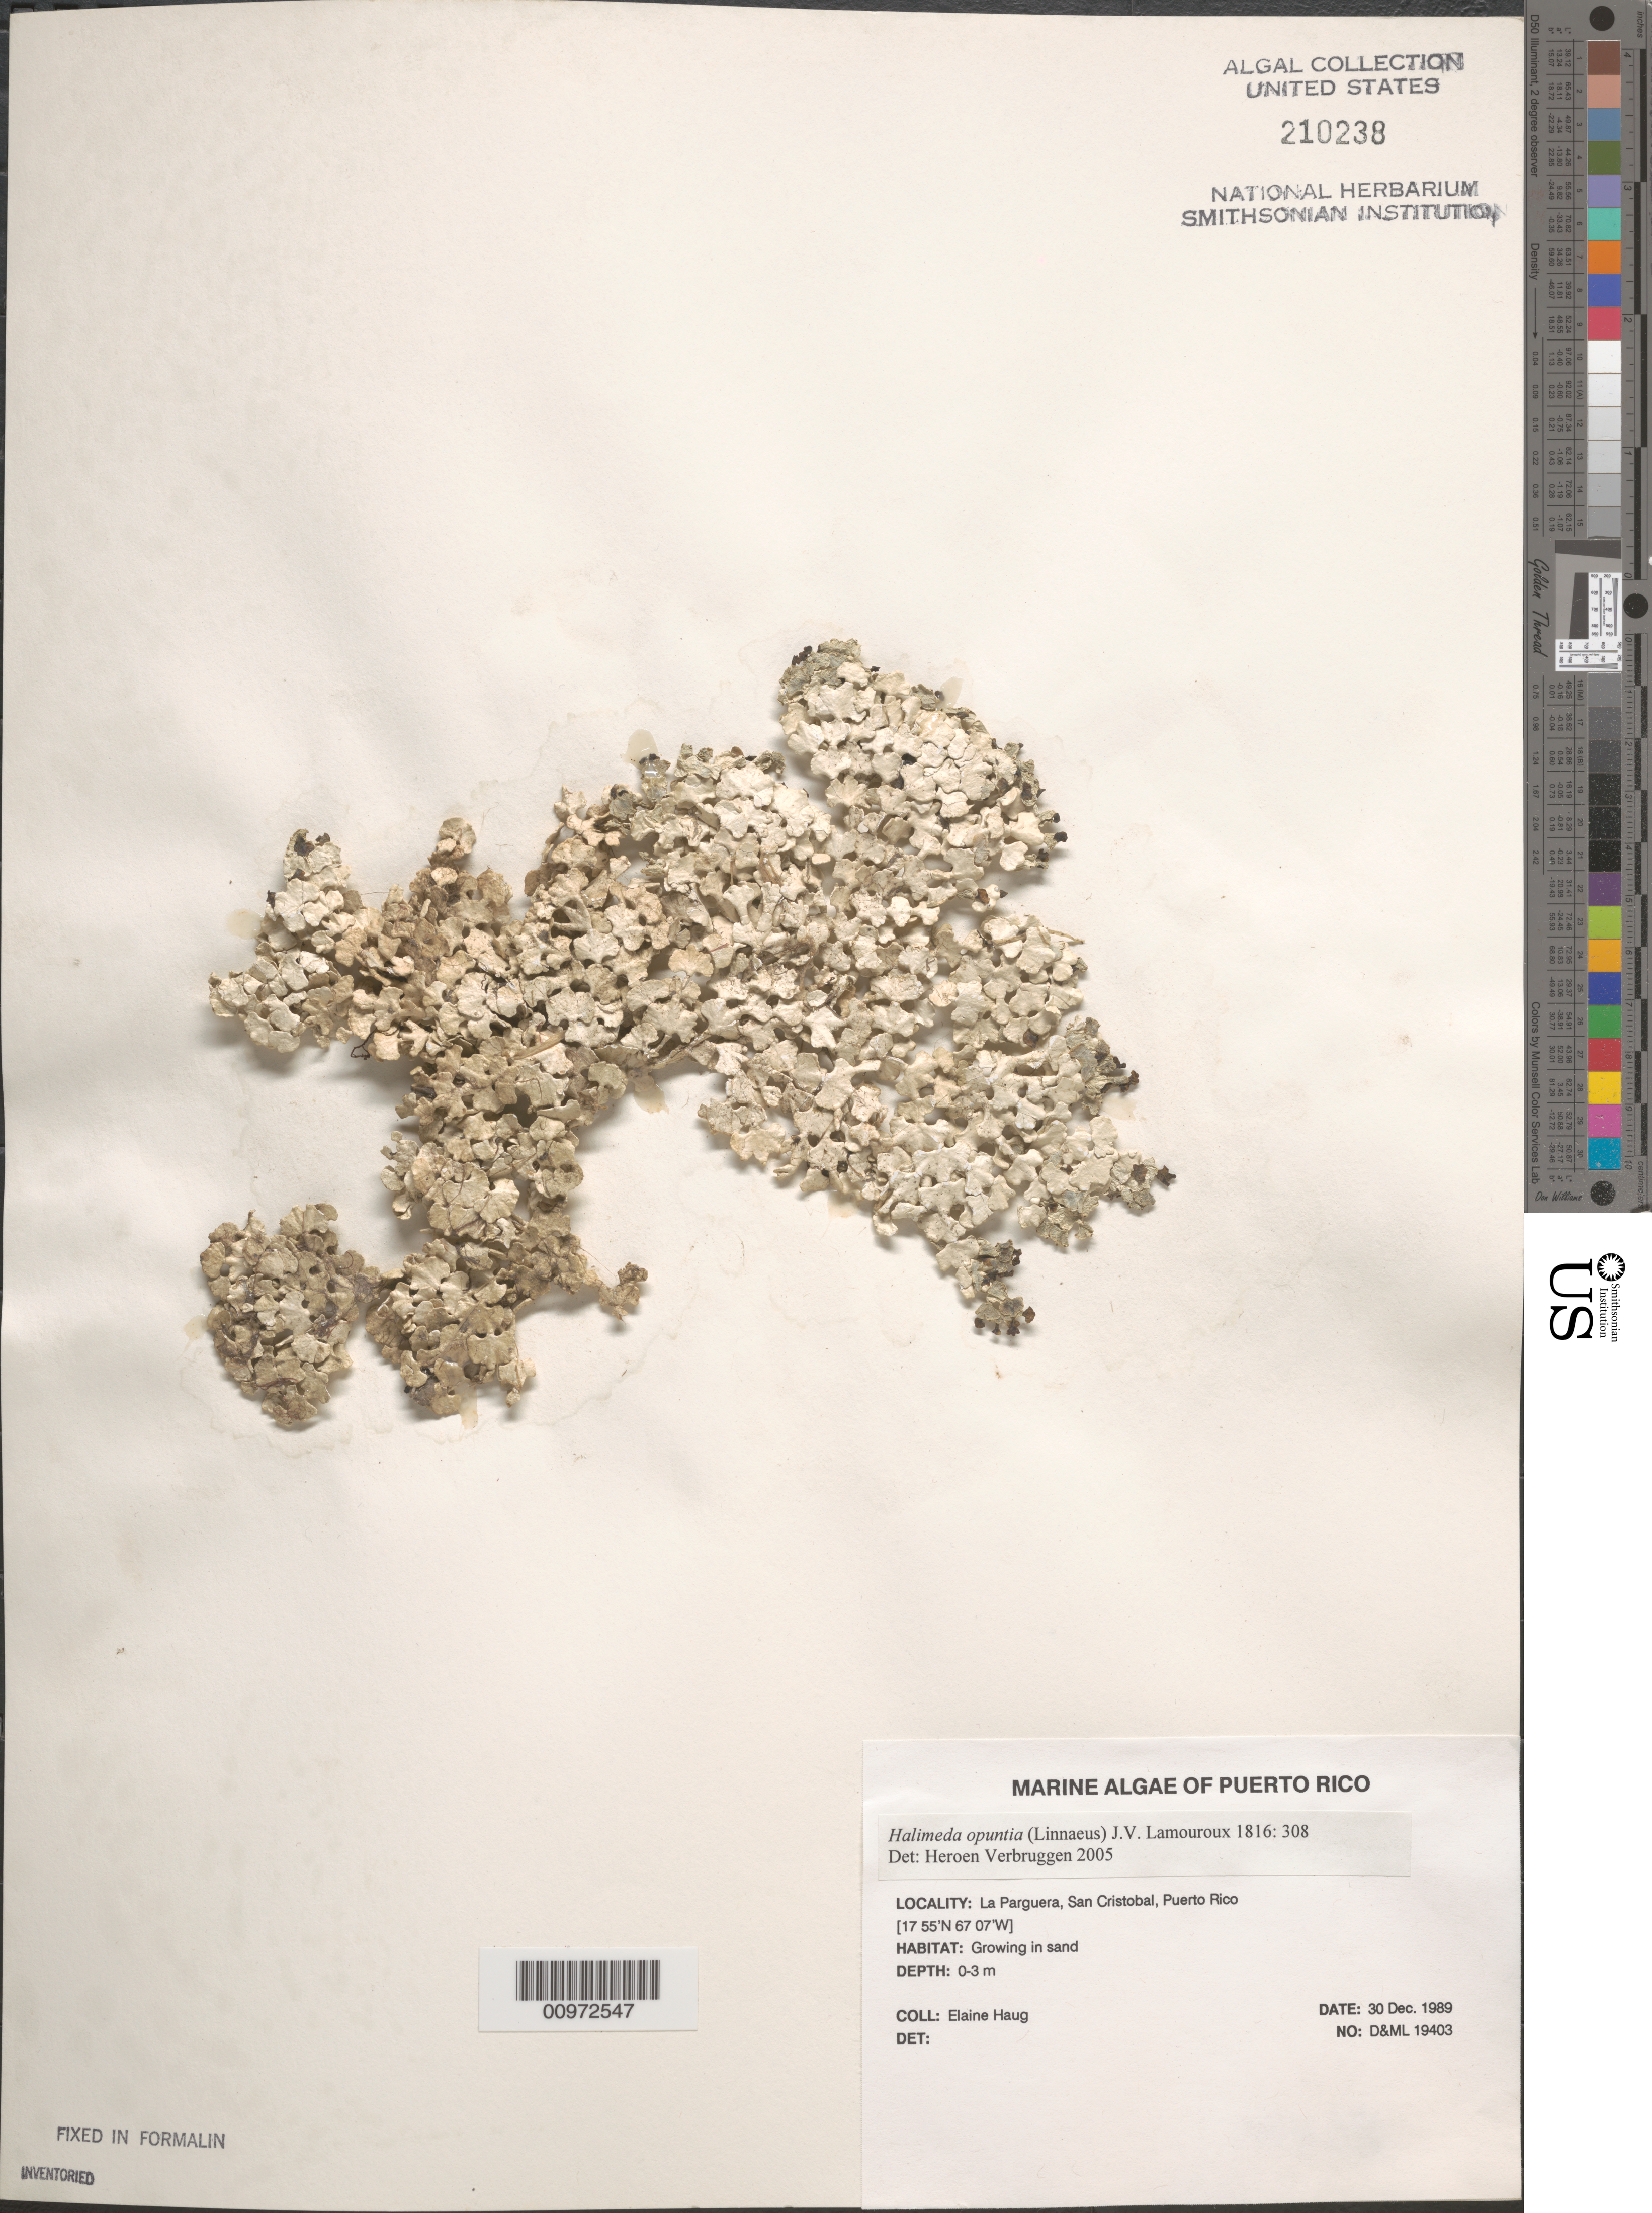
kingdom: Plantae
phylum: Chlorophyta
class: Ulvophyceae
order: Bryopsidales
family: Halimedaceae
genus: Halimeda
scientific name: Halimeda opuntia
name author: (L.) J.V.Lamouroux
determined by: Verbruggen, H.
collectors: E. Haug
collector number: D&ML 19403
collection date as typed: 30 Dec 1989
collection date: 1989-12-30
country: Puerto Rico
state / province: Lajas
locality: La Parguera, San Cristobal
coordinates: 17 55'N, 67 07'W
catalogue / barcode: US 210238